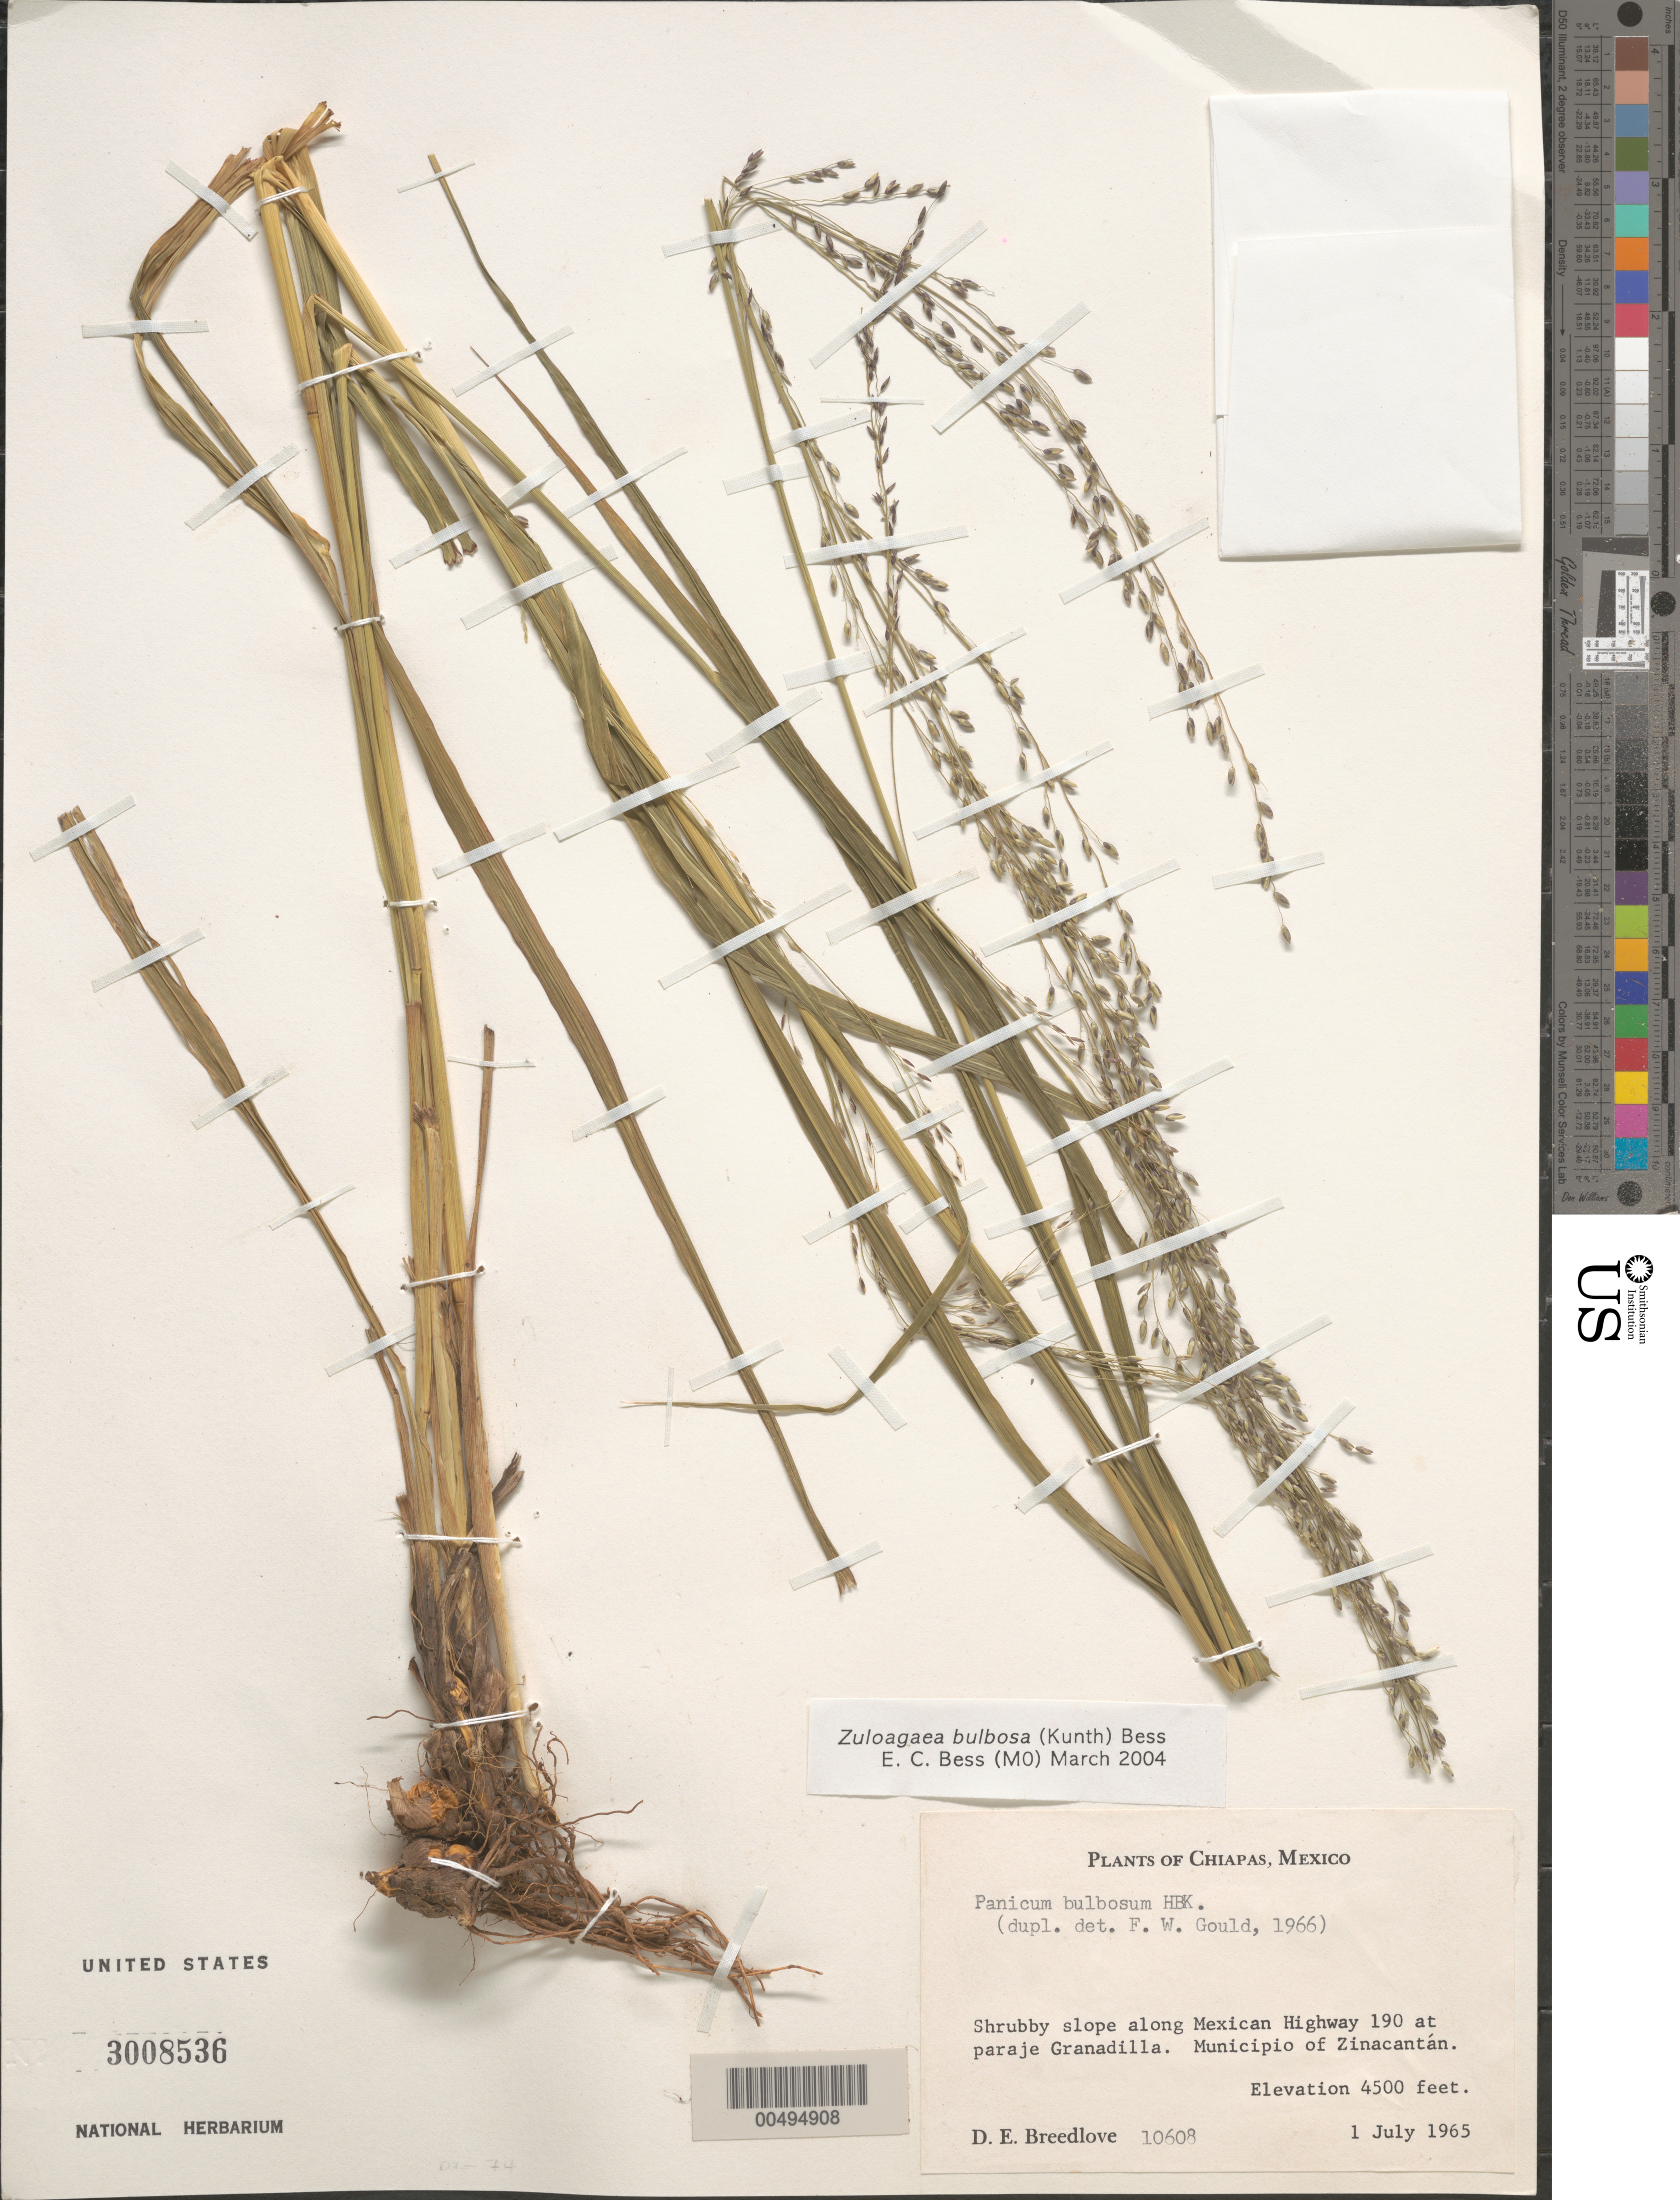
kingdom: Plantae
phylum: Tracheophyta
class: Liliopsida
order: Poales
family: Poaceae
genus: Panicum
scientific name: Panicum bulbosum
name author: Kunth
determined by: Gould, F. W.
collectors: D. E. Breedlove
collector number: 10608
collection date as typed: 1 Jul 1965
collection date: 1965-07-01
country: Mexico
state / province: Chiapas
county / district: Zinacantán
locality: Along Mexican Hwy 190 at paraje Granadilla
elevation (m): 1372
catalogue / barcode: US 3008536